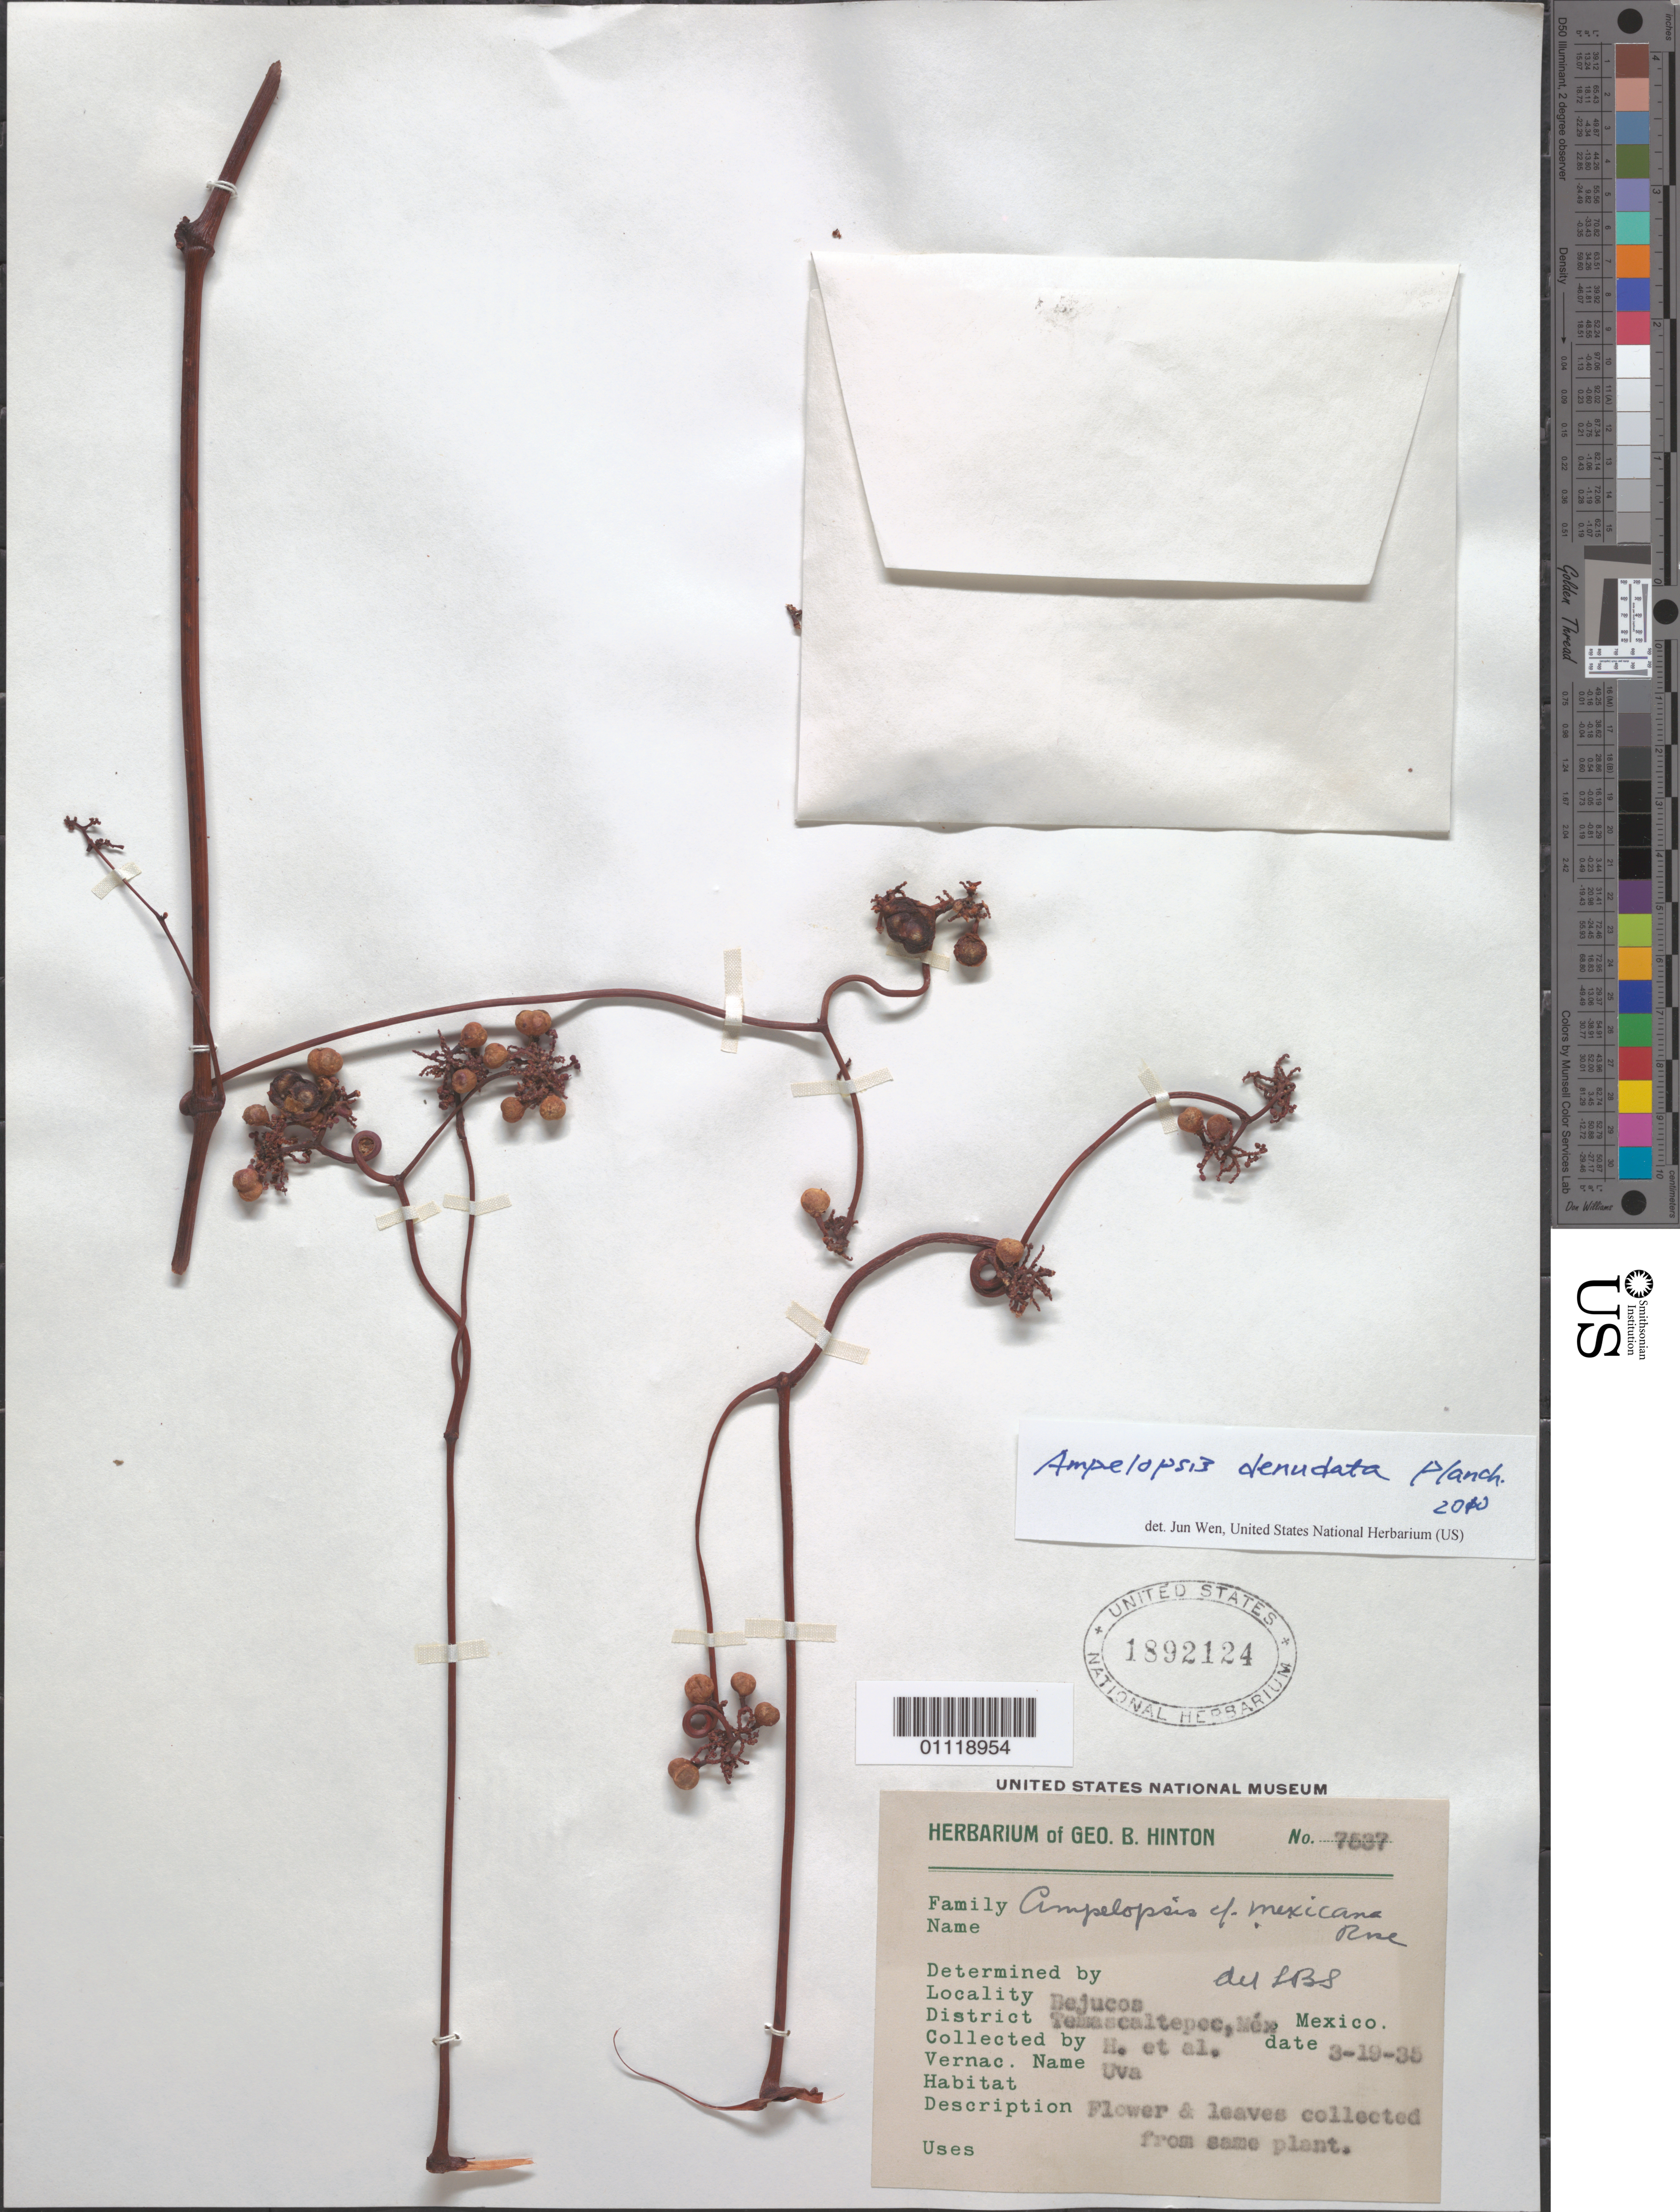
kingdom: Plantae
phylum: Tracheophyta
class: Magnoliopsida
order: Vitales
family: Vitaceae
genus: Ampelopsis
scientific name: Ampelopsis denudata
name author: Planch.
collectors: G. B. Hinton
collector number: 7637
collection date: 1915-03-19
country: Mexico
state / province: México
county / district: Temascaltepec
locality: Bejucos.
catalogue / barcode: US 1892124